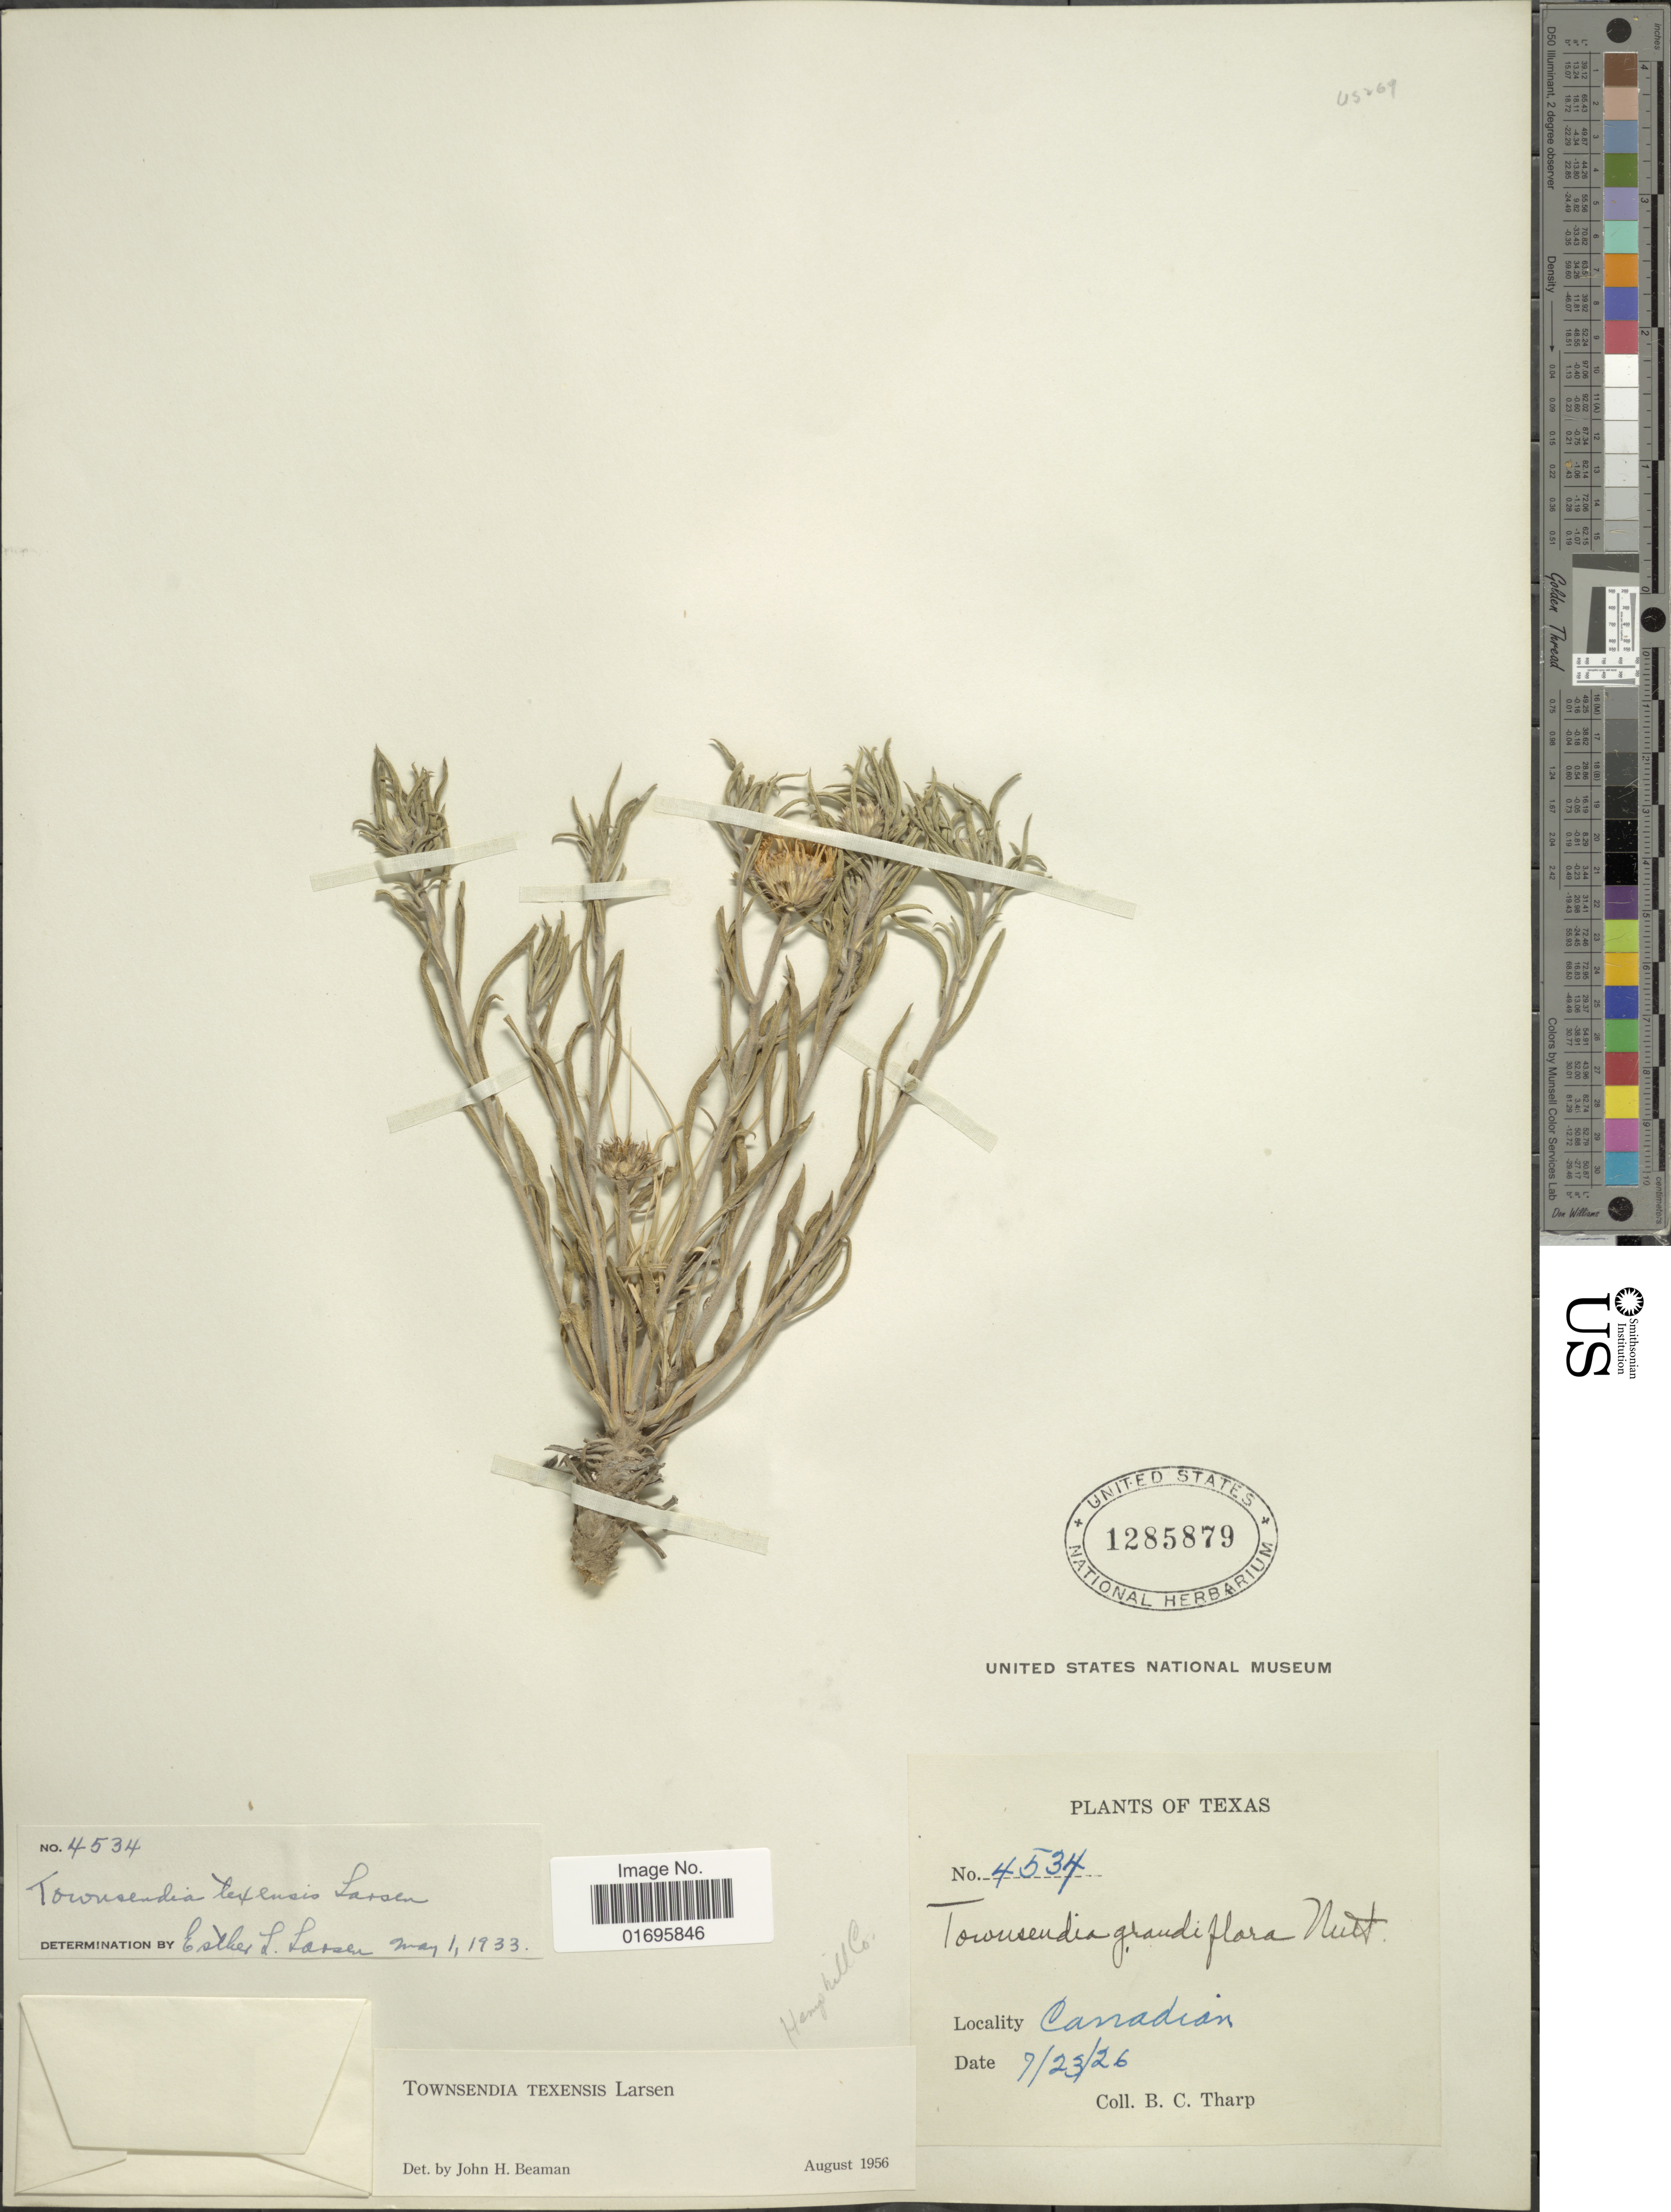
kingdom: Plantae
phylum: Tracheophyta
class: Magnoliopsida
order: Asterales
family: Asteraceae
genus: Townsendia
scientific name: Townsendia texensis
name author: Larsen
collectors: B. C. Tharp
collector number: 4534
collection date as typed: Transcribed d/m/y: 23/7/26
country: United States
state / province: Texas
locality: Canadian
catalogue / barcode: US 1285879